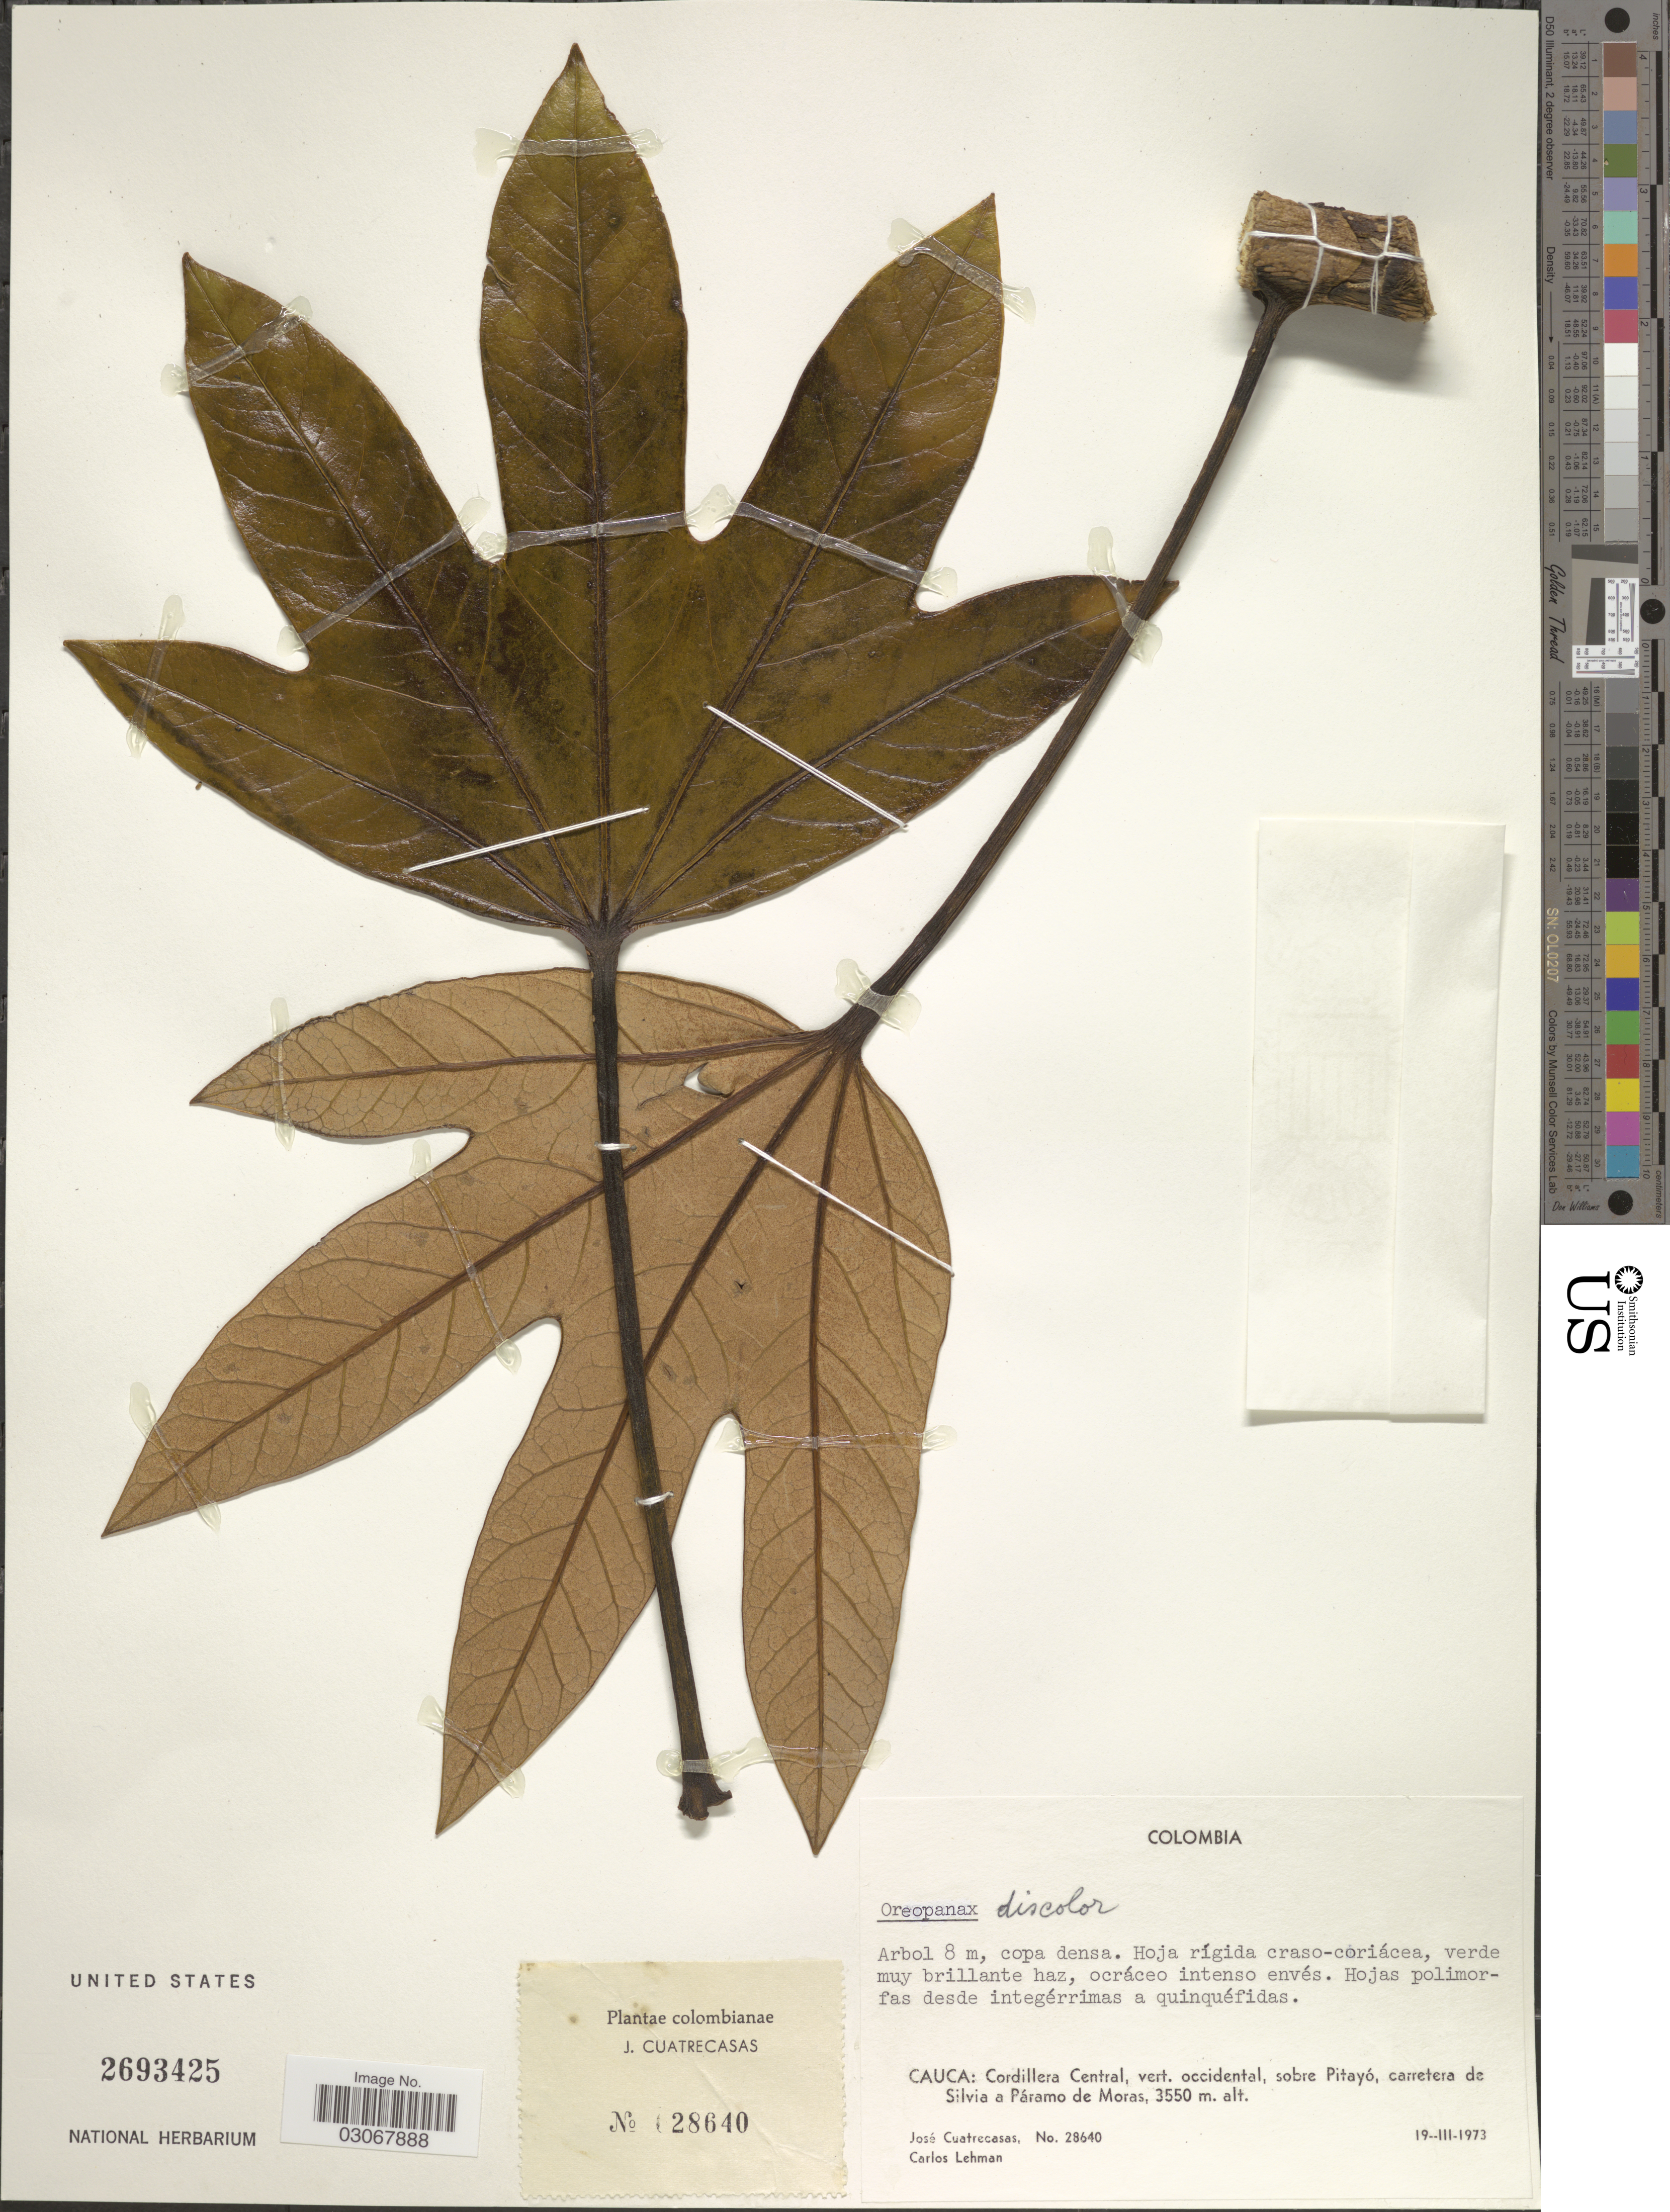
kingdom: Plantae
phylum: Tracheophyta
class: Magnoliopsida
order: Apiales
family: Araliaceae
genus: Oreopanax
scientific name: Oreopanax discolor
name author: (Kunth) Decne. & Planch.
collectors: J. Cuatrecasas & C. Lehman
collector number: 28640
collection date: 1973-03-19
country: Colombia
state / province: Cauca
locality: Cordillera Central, vert. occidental, sobre Pitayó, carretera de Silvia a Páramo de Moras.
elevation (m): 3550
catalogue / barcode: US 2693425